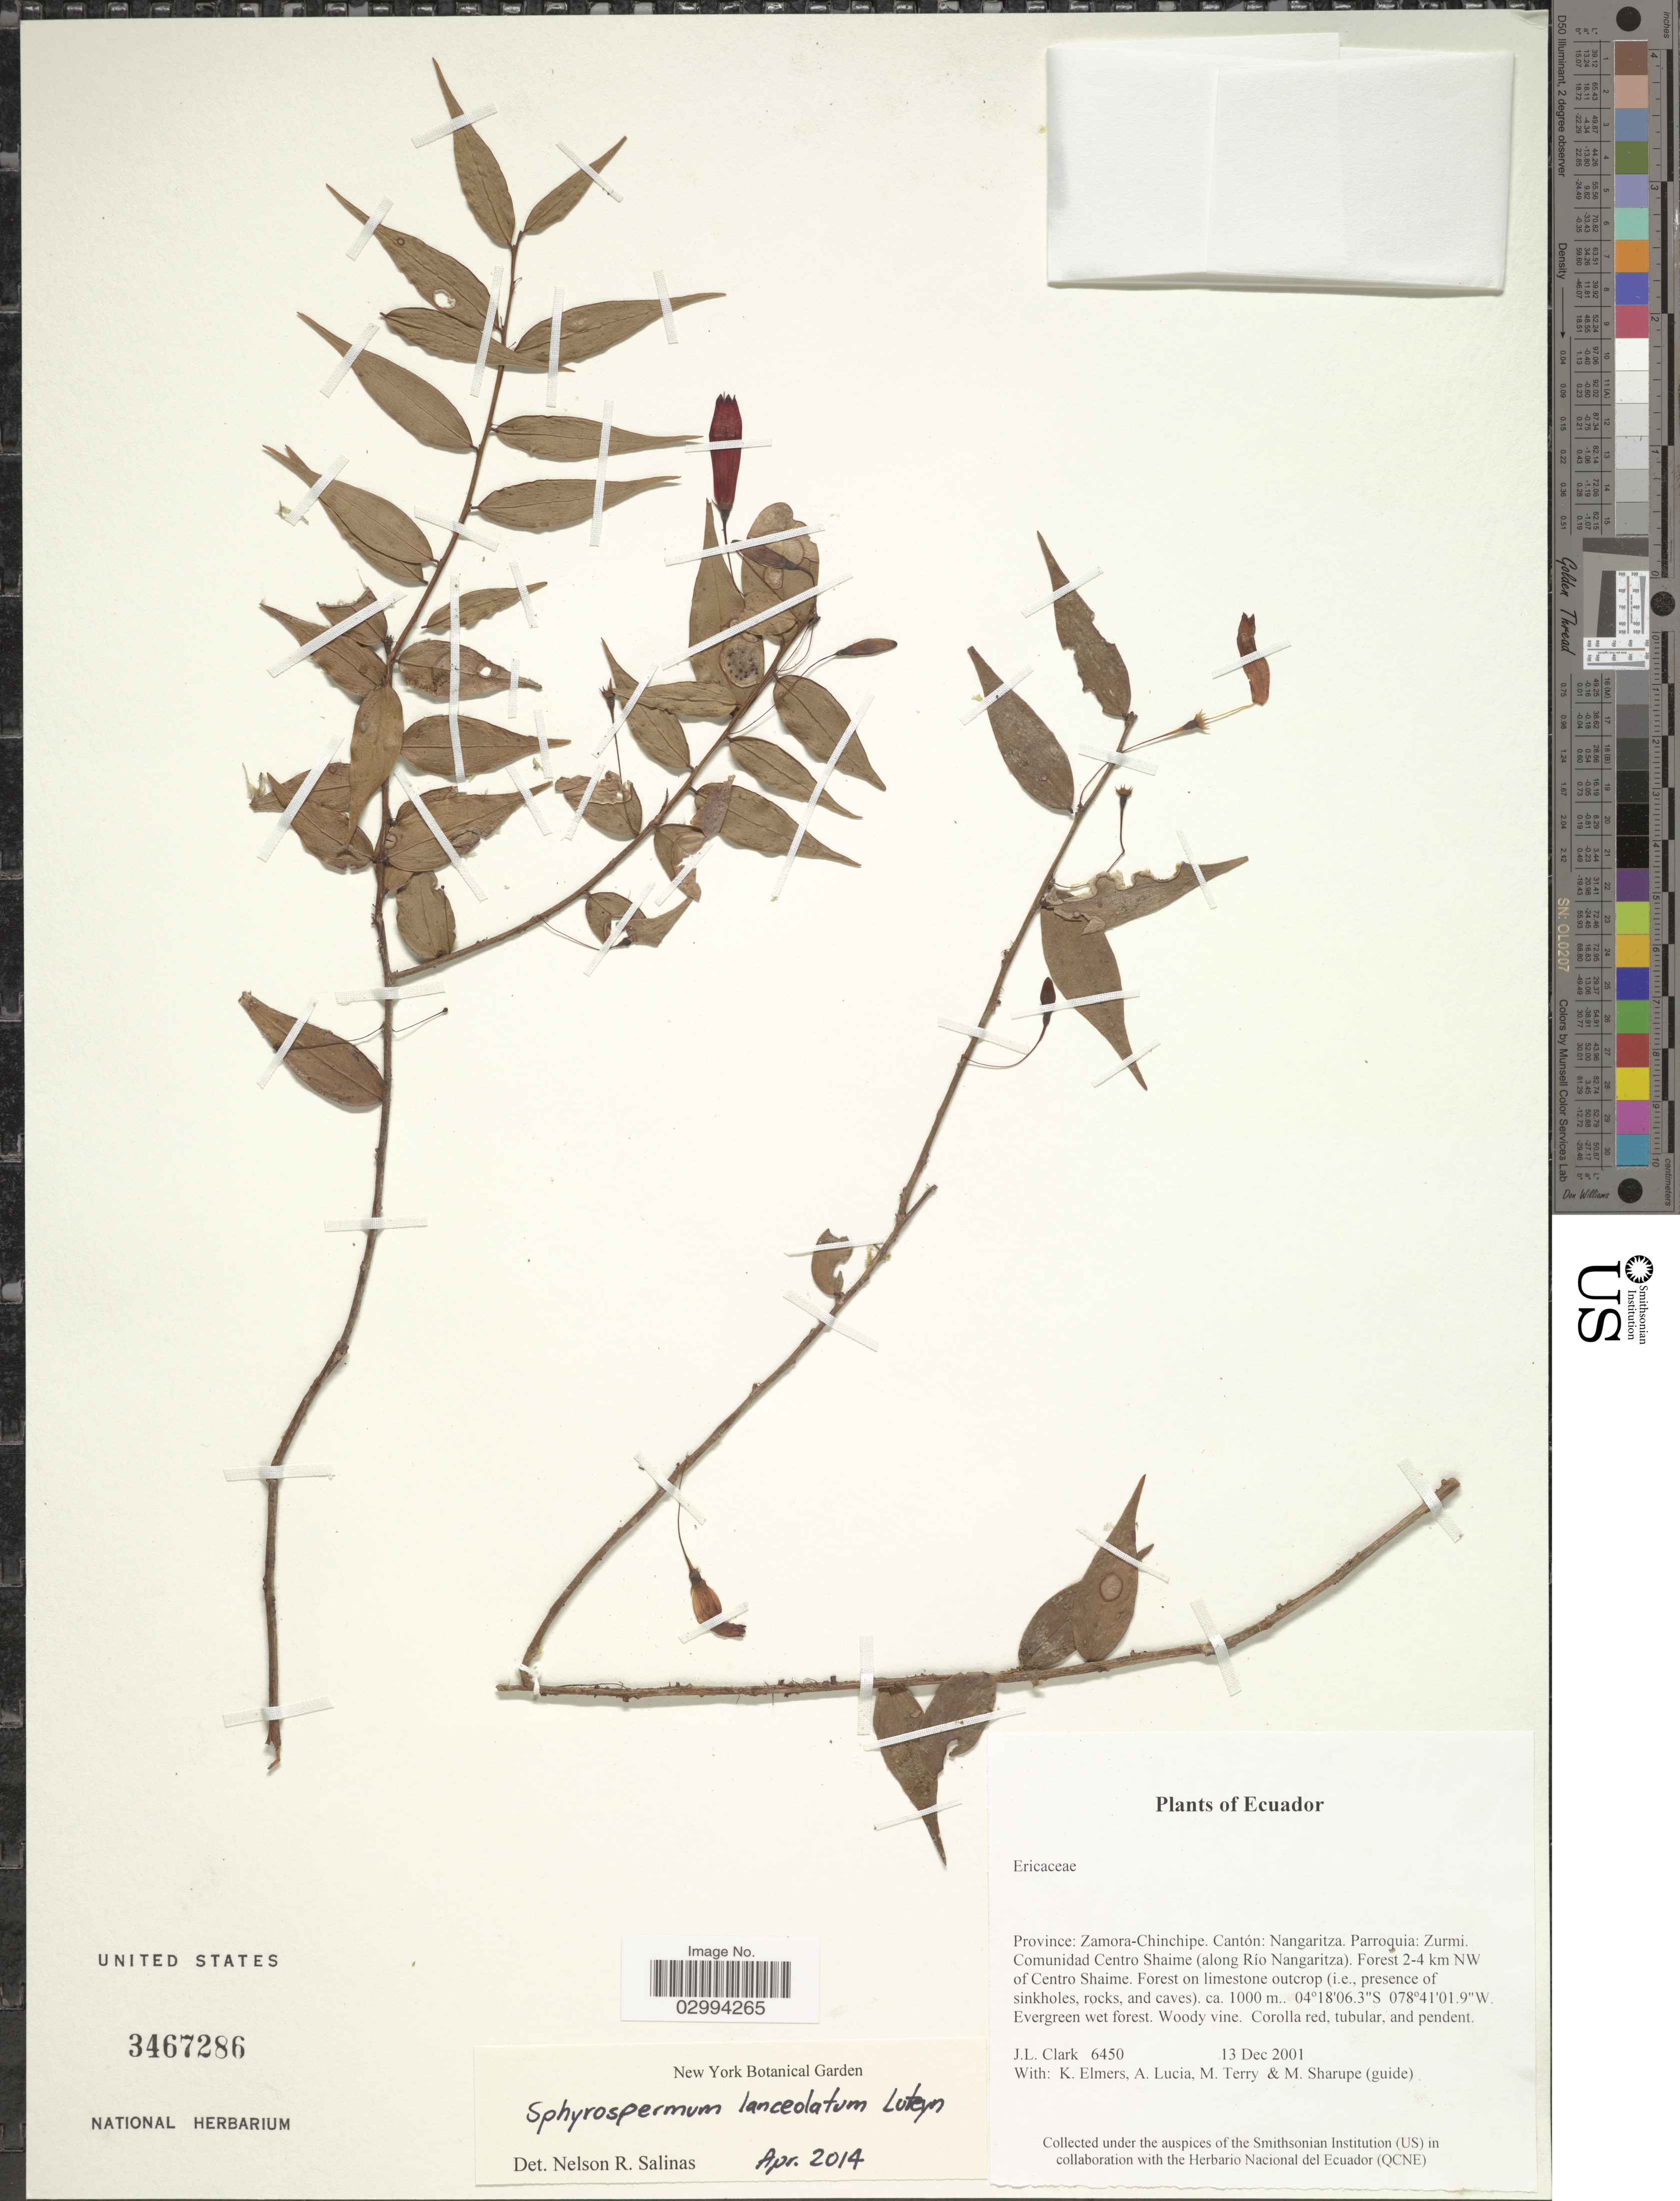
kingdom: Plantae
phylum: Tracheophyta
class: Magnoliopsida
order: Ericales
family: Ericaceae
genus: Sphyrospermum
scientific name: Sphyrospermum lanceolatum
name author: Luteyn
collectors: J. L. Clark, K. Elmers, A. Lucia, M. Terry & M. Sharupe (guide)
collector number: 6450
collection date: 2001-12-13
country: Ecuador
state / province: Zamora-Chinchipe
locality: Cantón: Nangaritza. Parroquia: Zurmi Comunidad Centro Shaime (along Río Nangaritza). Forest 2-4 km NW of Centro Shaime.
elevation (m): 1000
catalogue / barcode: US 3467286